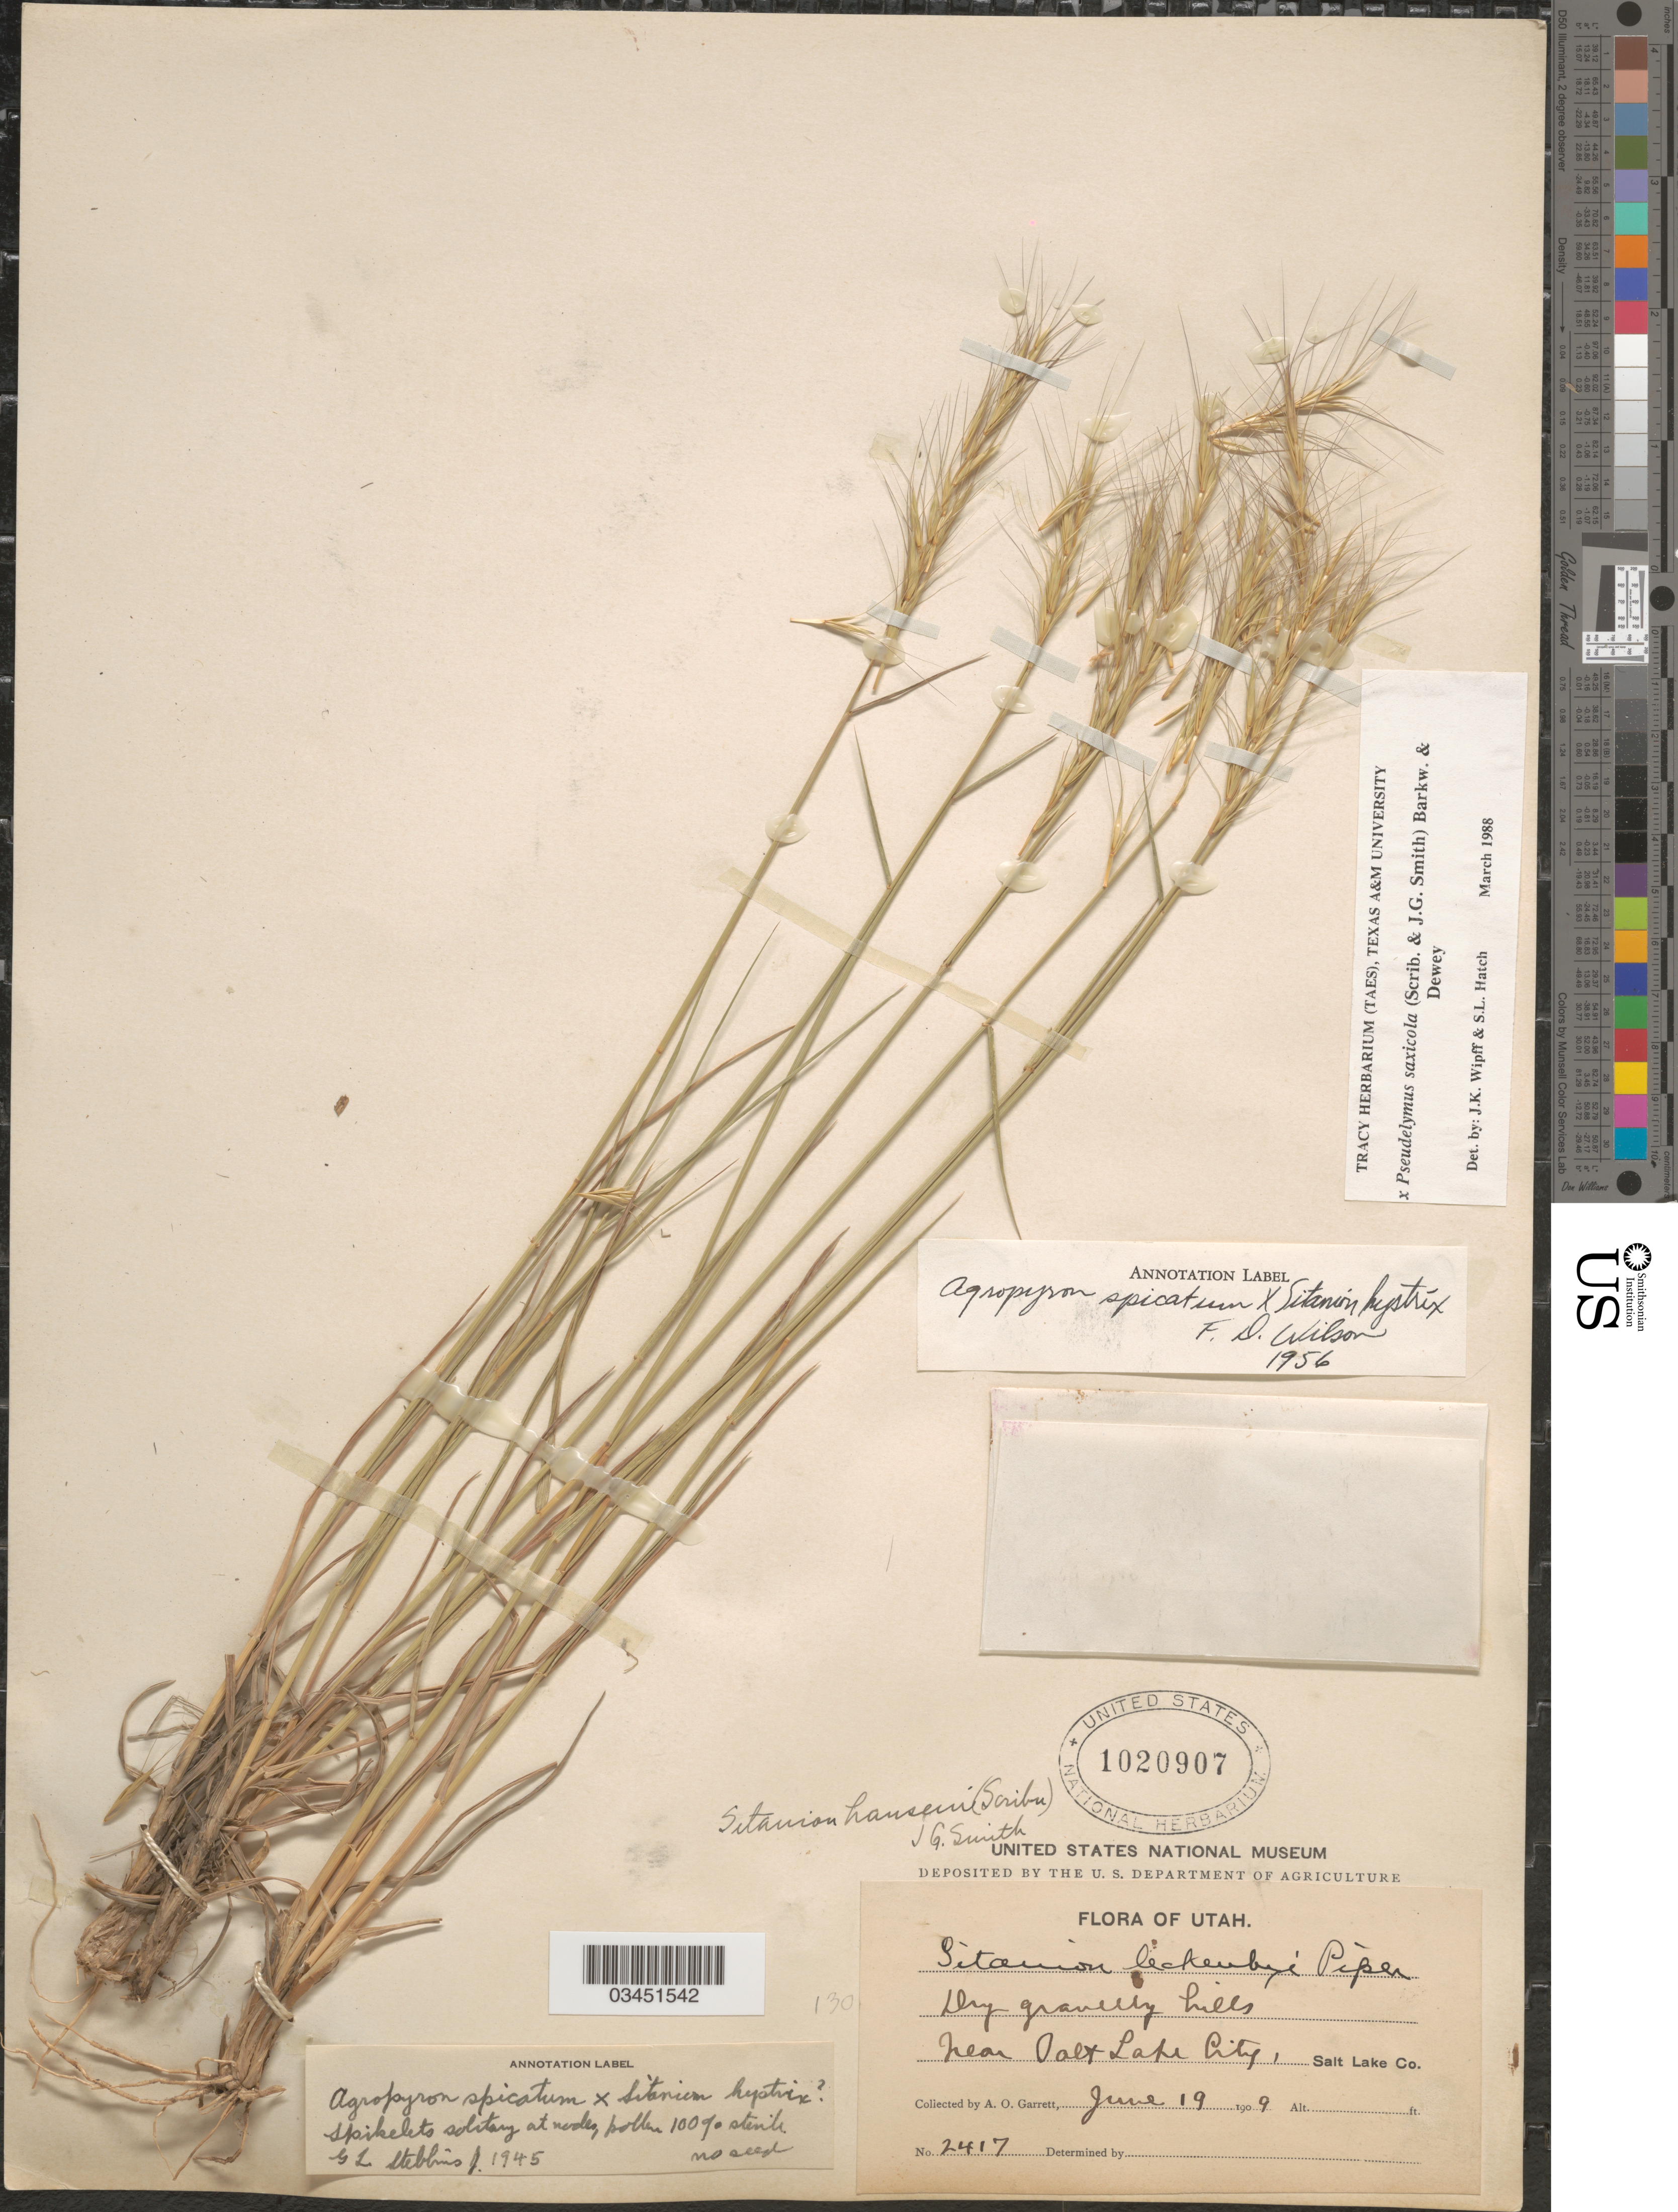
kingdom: Plantae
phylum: Tracheophyta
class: Liliopsida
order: Poales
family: Poaceae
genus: Pseudelymus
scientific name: x Pseudelymus saxicola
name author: (Scribn. & J.G. Sm.) Barkworth & Dewey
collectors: A. O. Garrett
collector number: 2417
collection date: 1909-06-19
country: United States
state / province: Utah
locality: Dry gravelly hills near Salt Lake City, Salt Lake Co.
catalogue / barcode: US 1020907